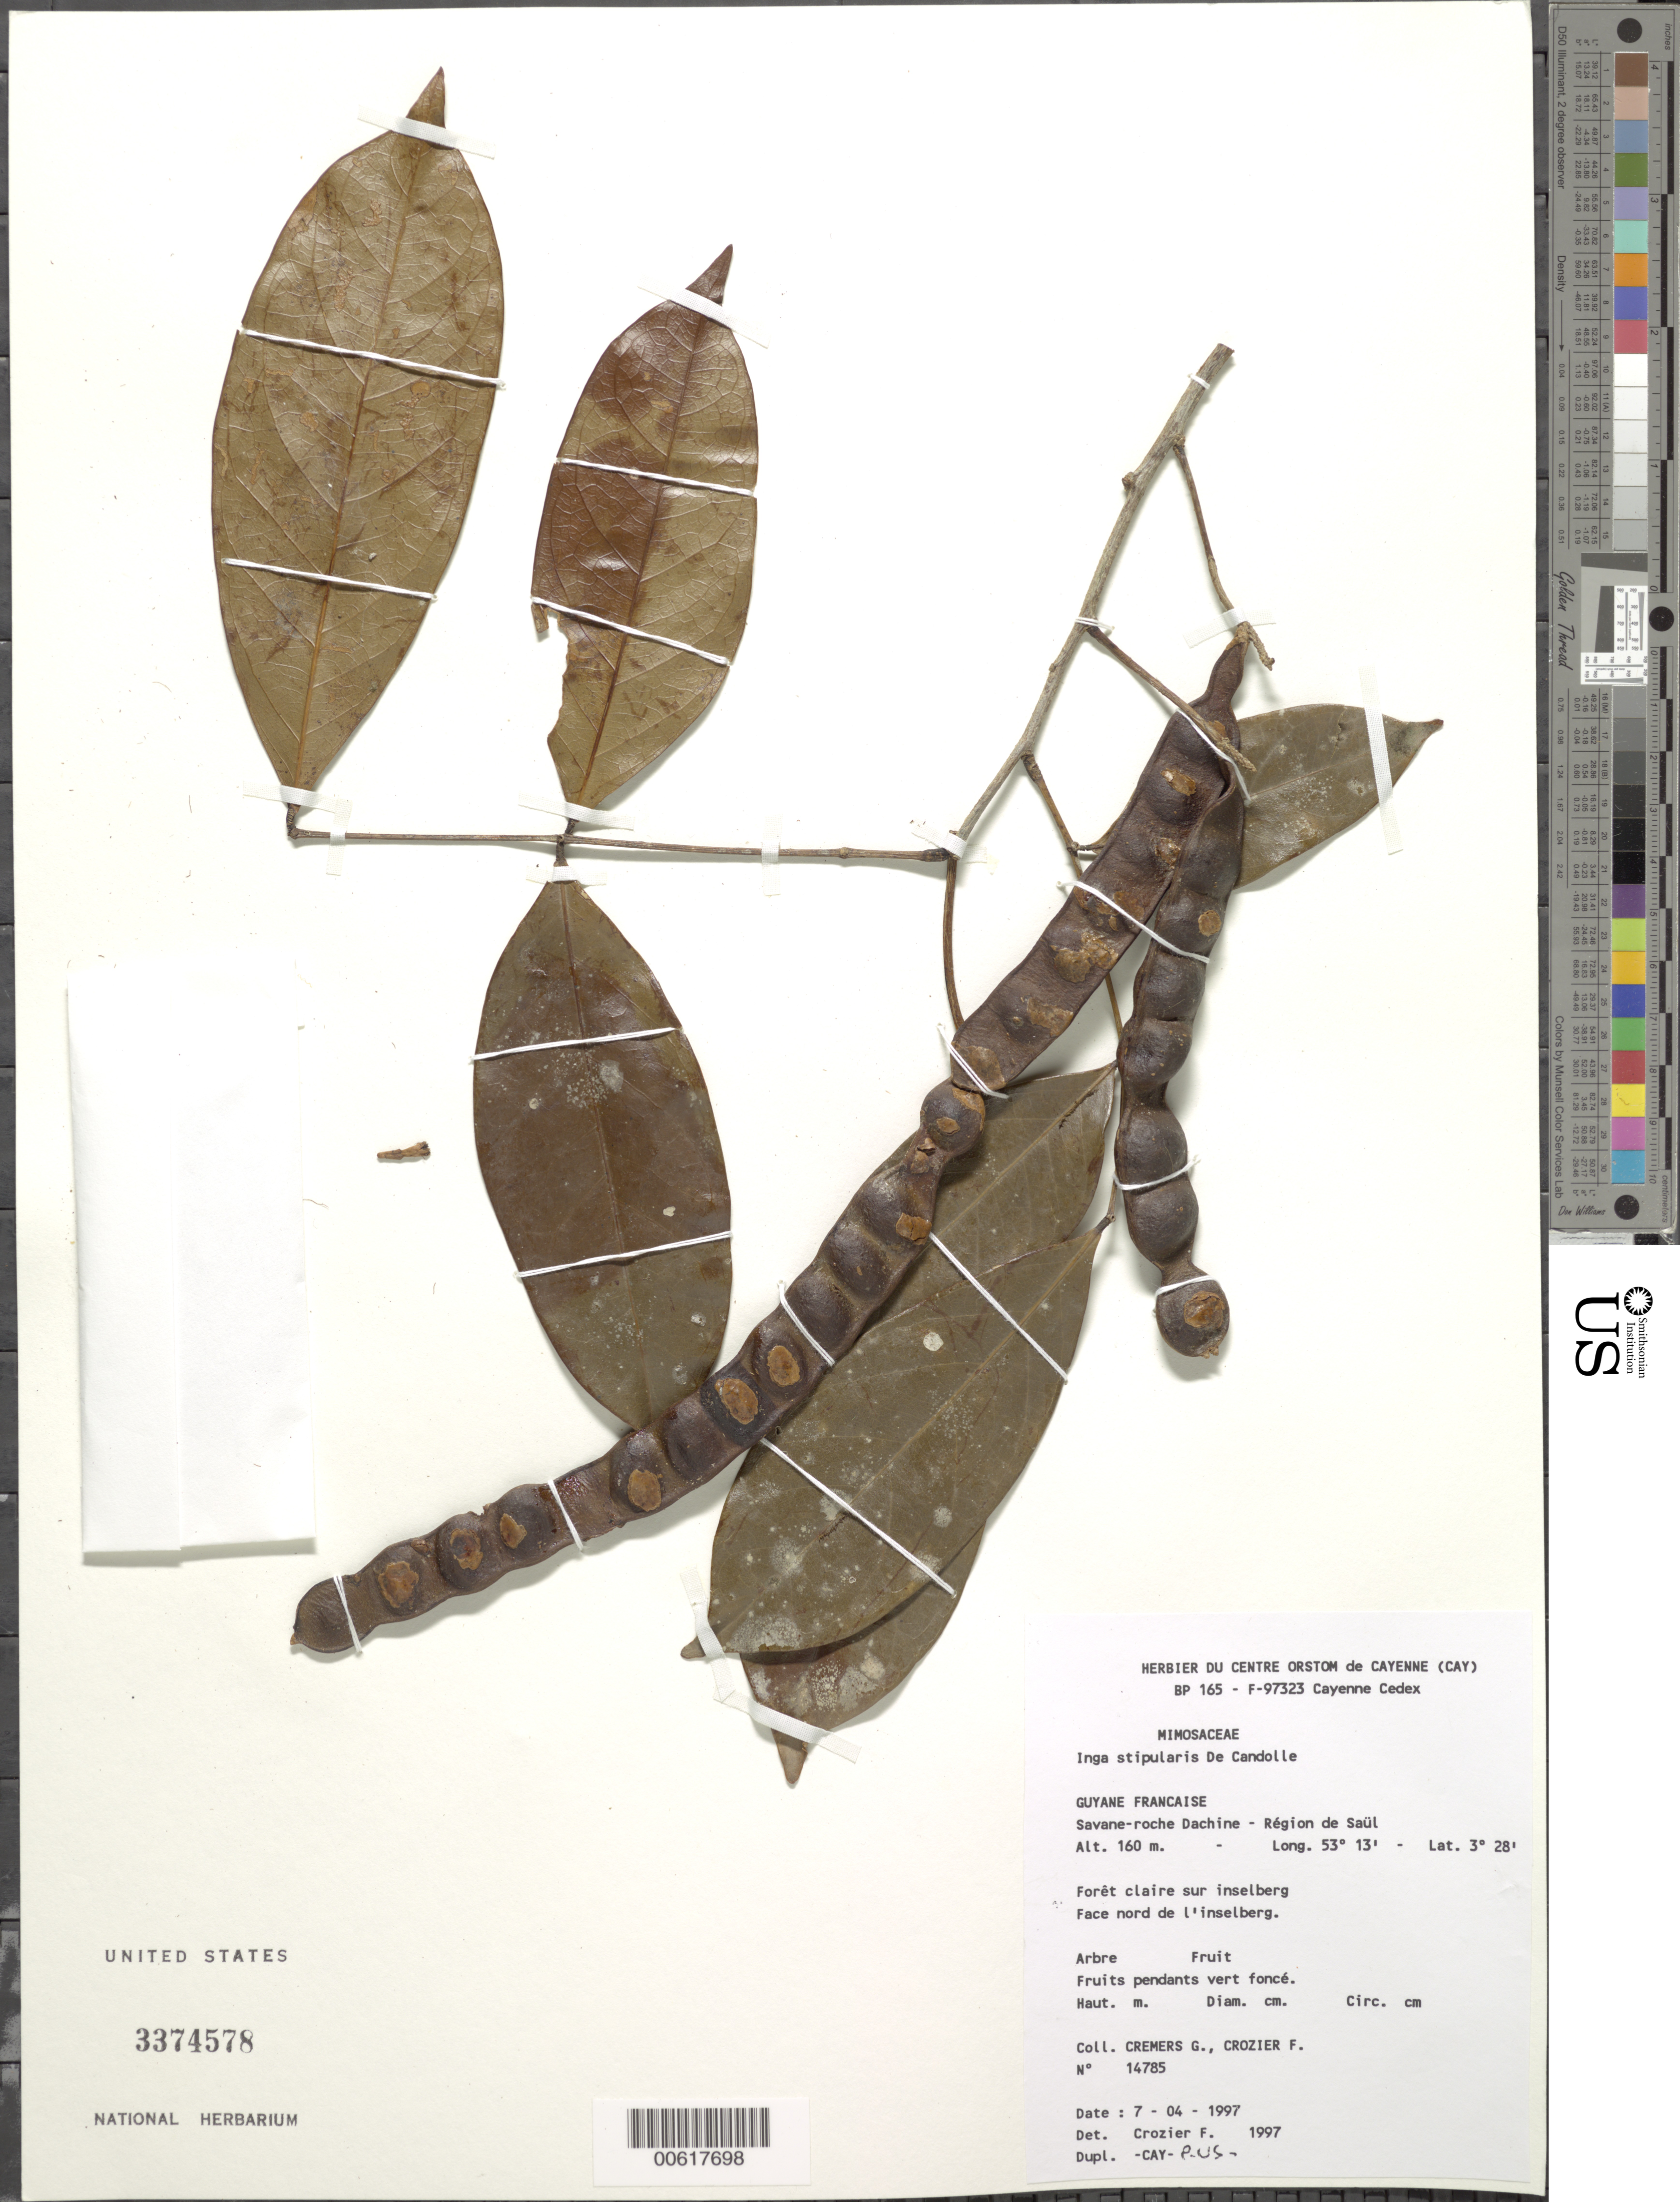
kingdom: Plantae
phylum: Tracheophyta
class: Magnoliopsida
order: Fabales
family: Fabaceae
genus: Inga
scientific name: Inga stipularis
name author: DC.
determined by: Crozier, F.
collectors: G. Cremers & F. Crozier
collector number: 14785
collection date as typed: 7-Apr-97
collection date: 1997-04-07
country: French Guiana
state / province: Saint-Laurent-du-Maroni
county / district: Saül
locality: Saül, savane-roche Dachine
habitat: Foret clair sur inselberg. Face nord de l'inselberg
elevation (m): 160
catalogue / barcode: US 3374578